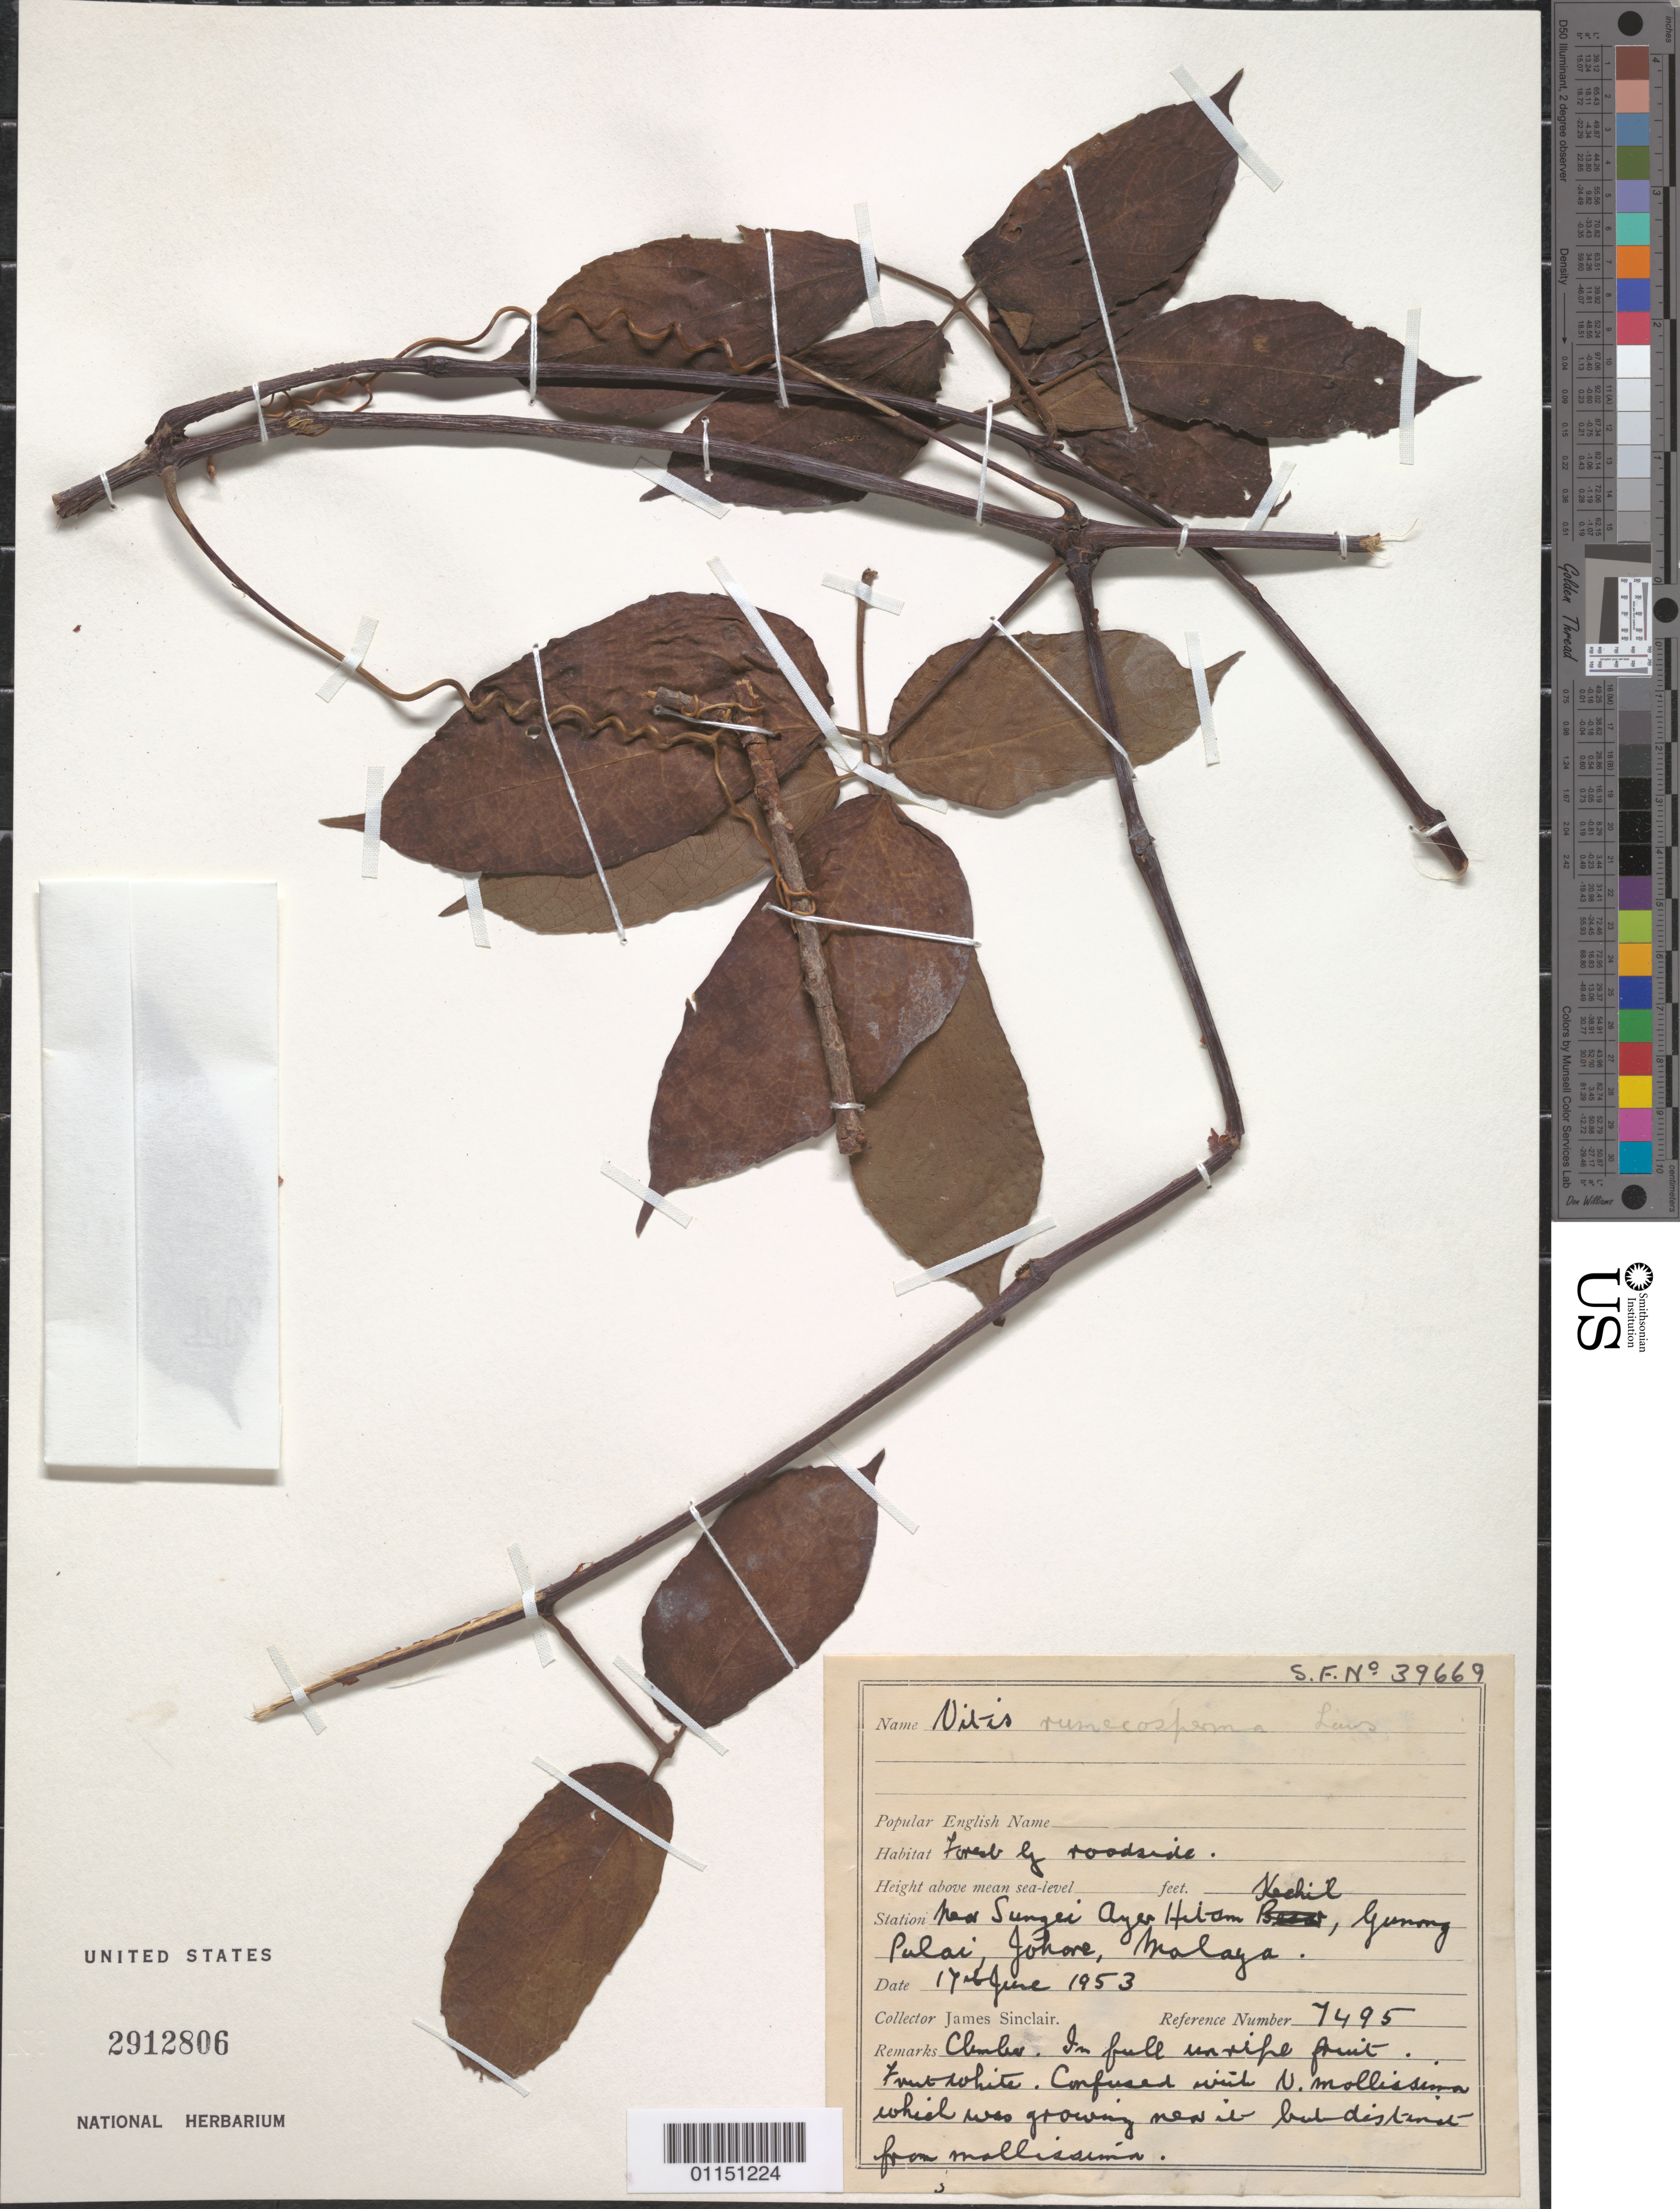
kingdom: Plantae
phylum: Tracheophyta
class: Magnoliopsida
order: Vitales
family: Vitaceae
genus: Vitis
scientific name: Vitis lanceolaria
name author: (Roxb.) Wall.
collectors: J. Sinclair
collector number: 7495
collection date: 1953-06-17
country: Malaysia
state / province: Johor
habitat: Climber.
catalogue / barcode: US 2912806